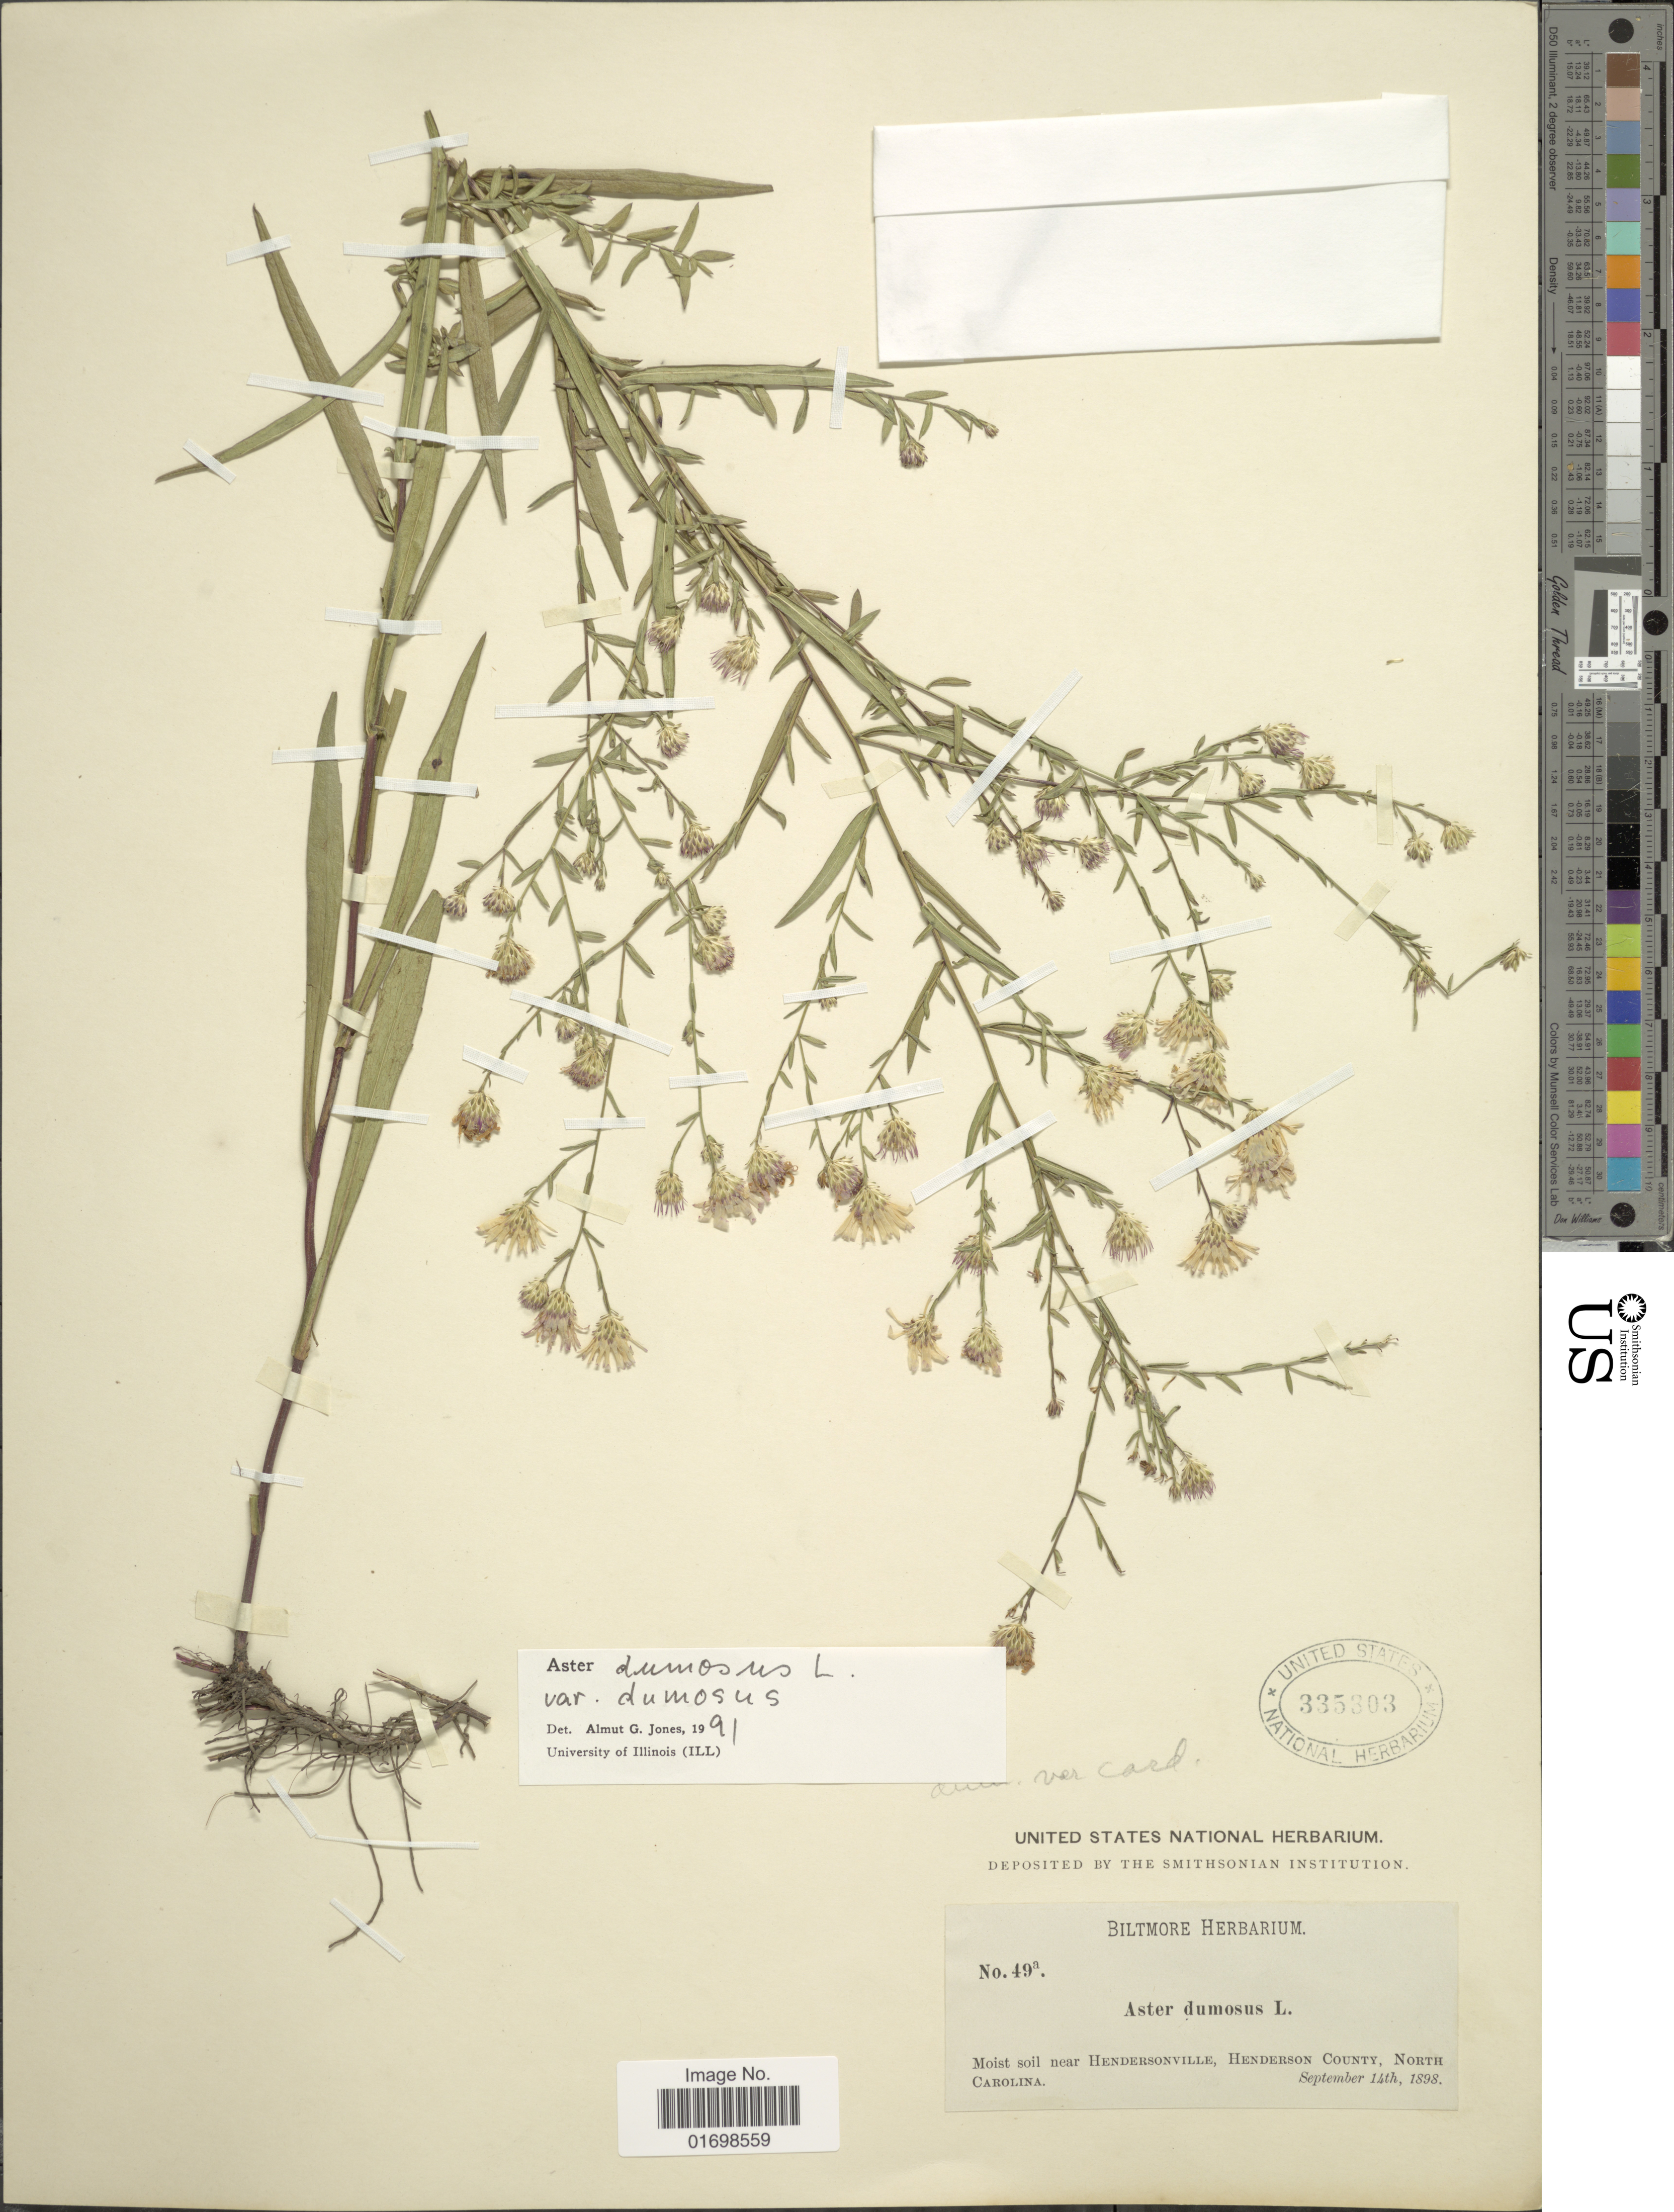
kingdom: Plantae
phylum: Tracheophyta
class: Magnoliopsida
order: Asterales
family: Asteraceae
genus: Symphyotrichum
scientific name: Symphyotrichum dumosum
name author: (L.) G.L. Nesom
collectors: ex herb. Biltmore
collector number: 49a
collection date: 1898-09-14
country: United States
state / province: North Carolina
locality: Near Hendersonville, Henderson County, North Carolina.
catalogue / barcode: US 335303